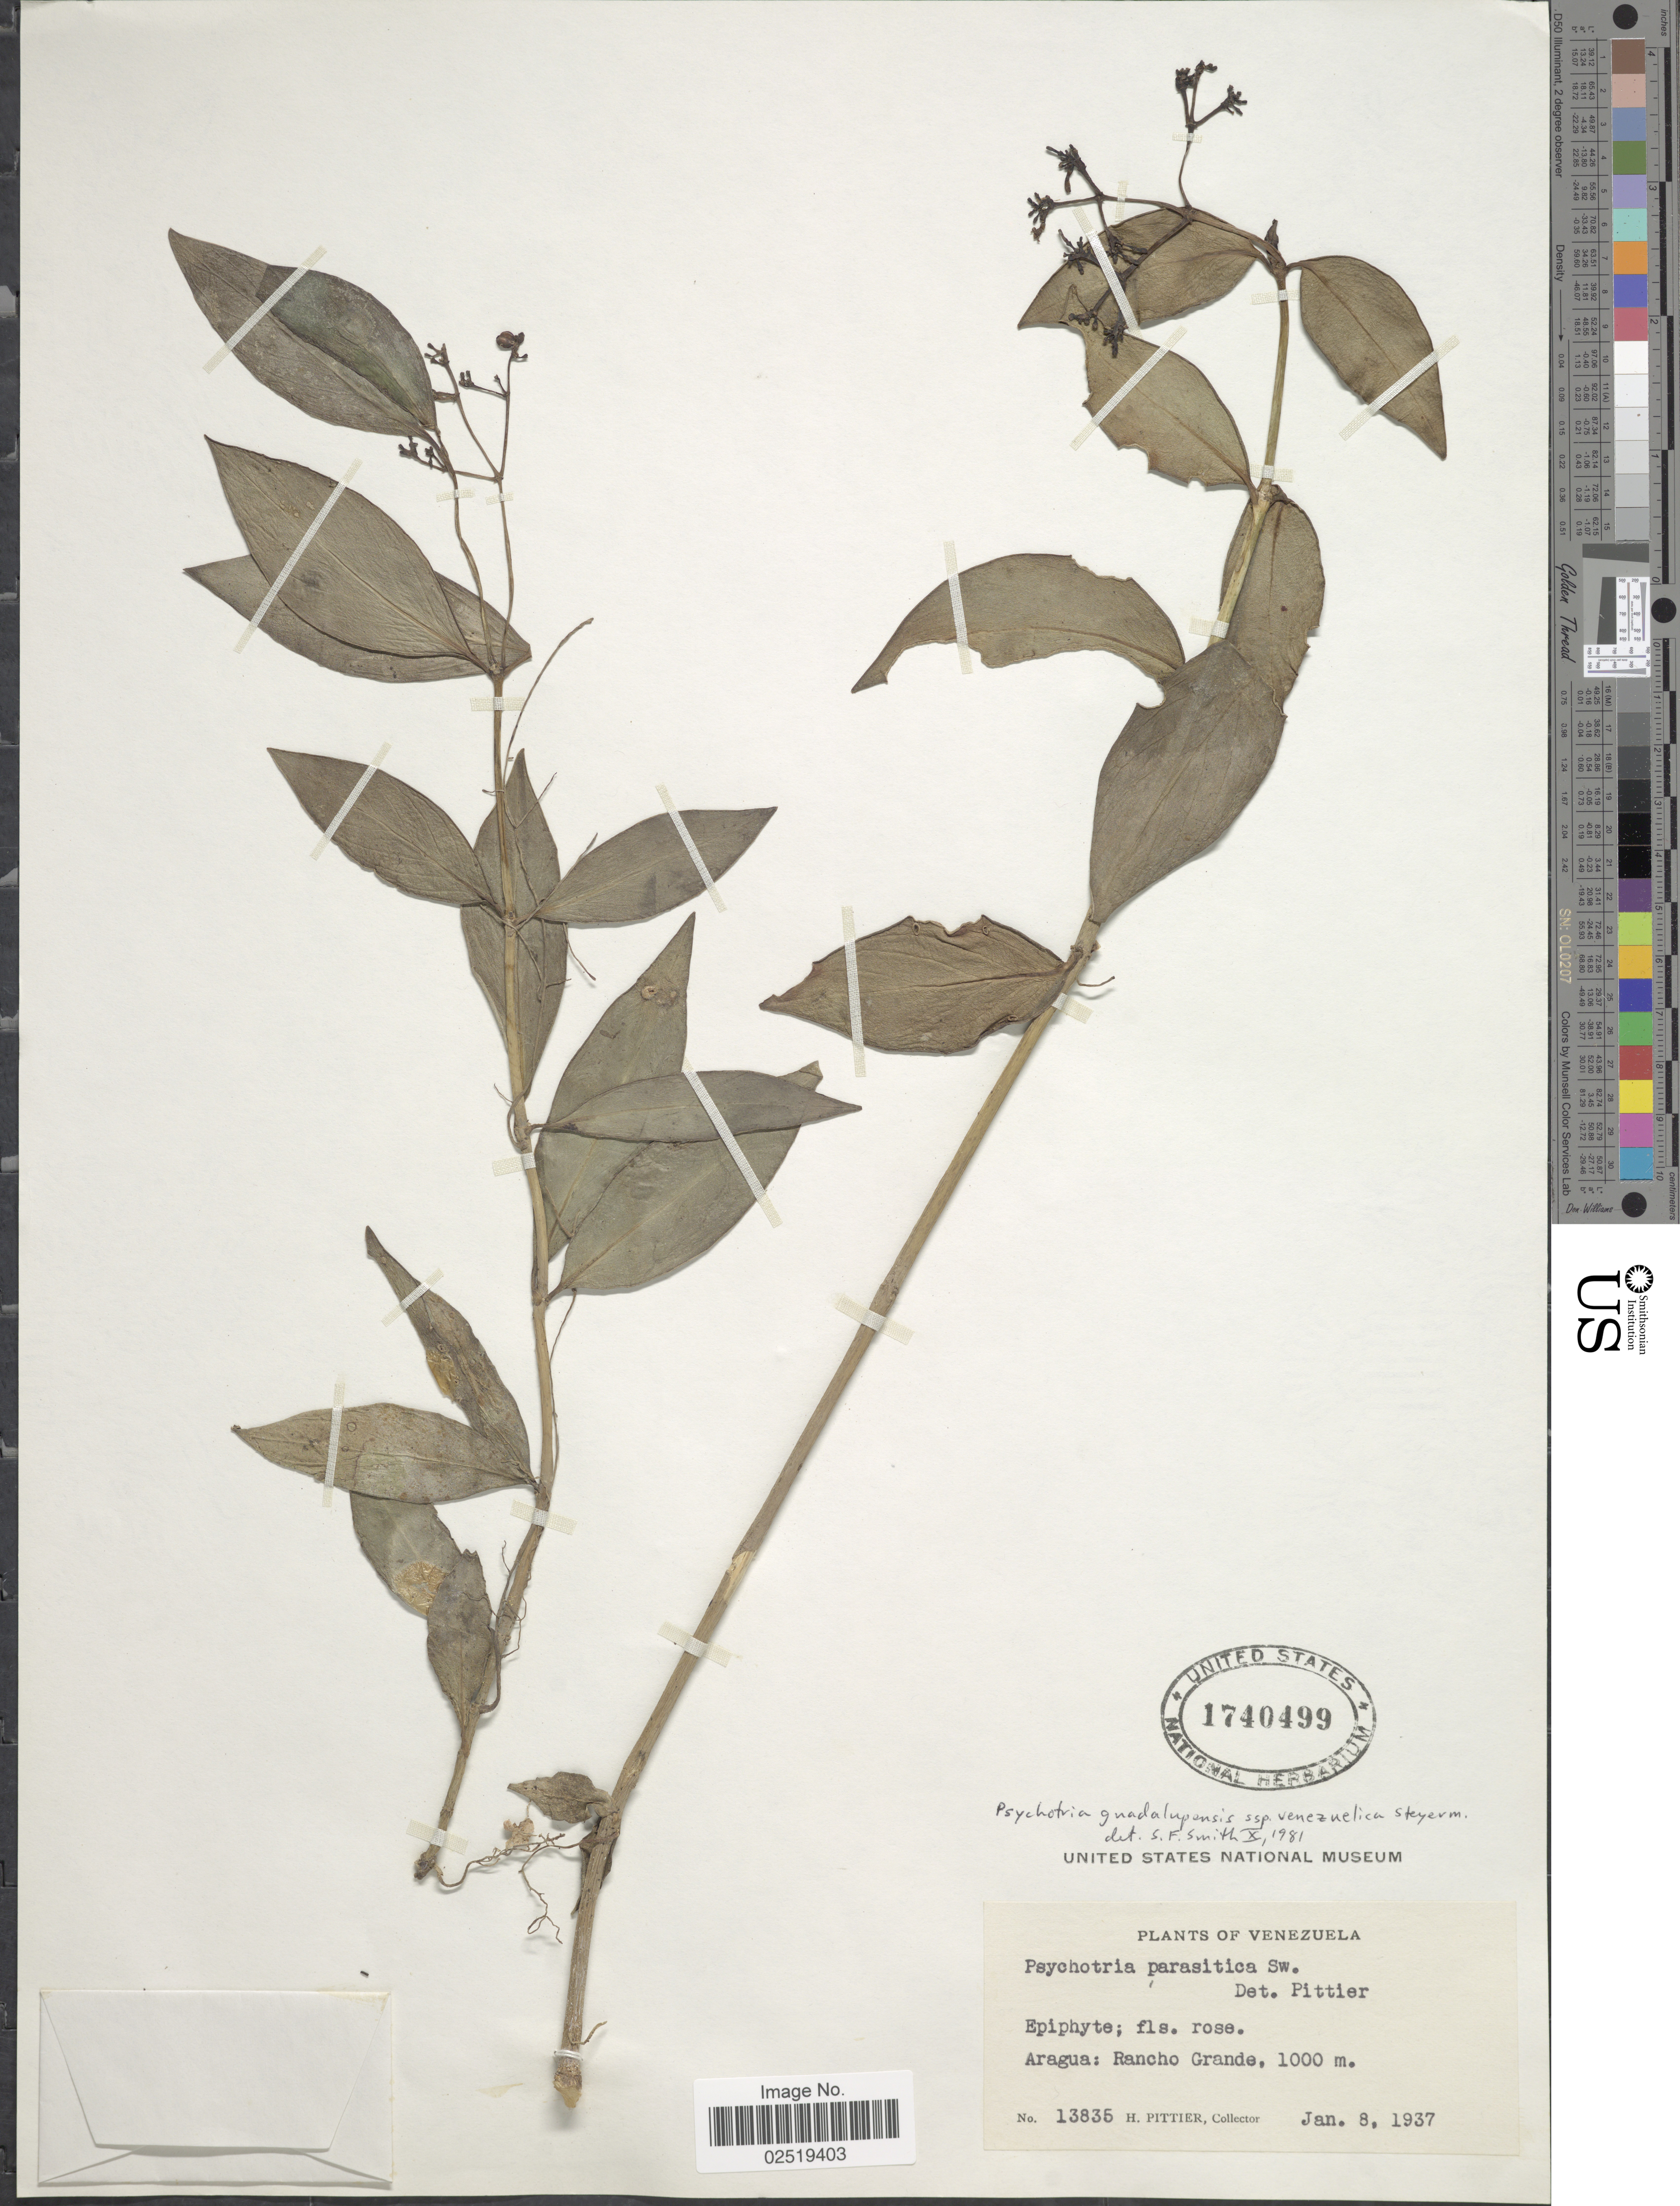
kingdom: Plantae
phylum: Tracheophyta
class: Magnoliopsida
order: Gentianales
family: Rubiaceae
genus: Psychotria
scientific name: Psychotria guadalupensis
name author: (DC.) R.A. Howard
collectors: H. F. Pittier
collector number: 13835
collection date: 1937-01-08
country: Venezuela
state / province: Aragua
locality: Rancho Grande.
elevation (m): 1000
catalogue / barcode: US 1740499